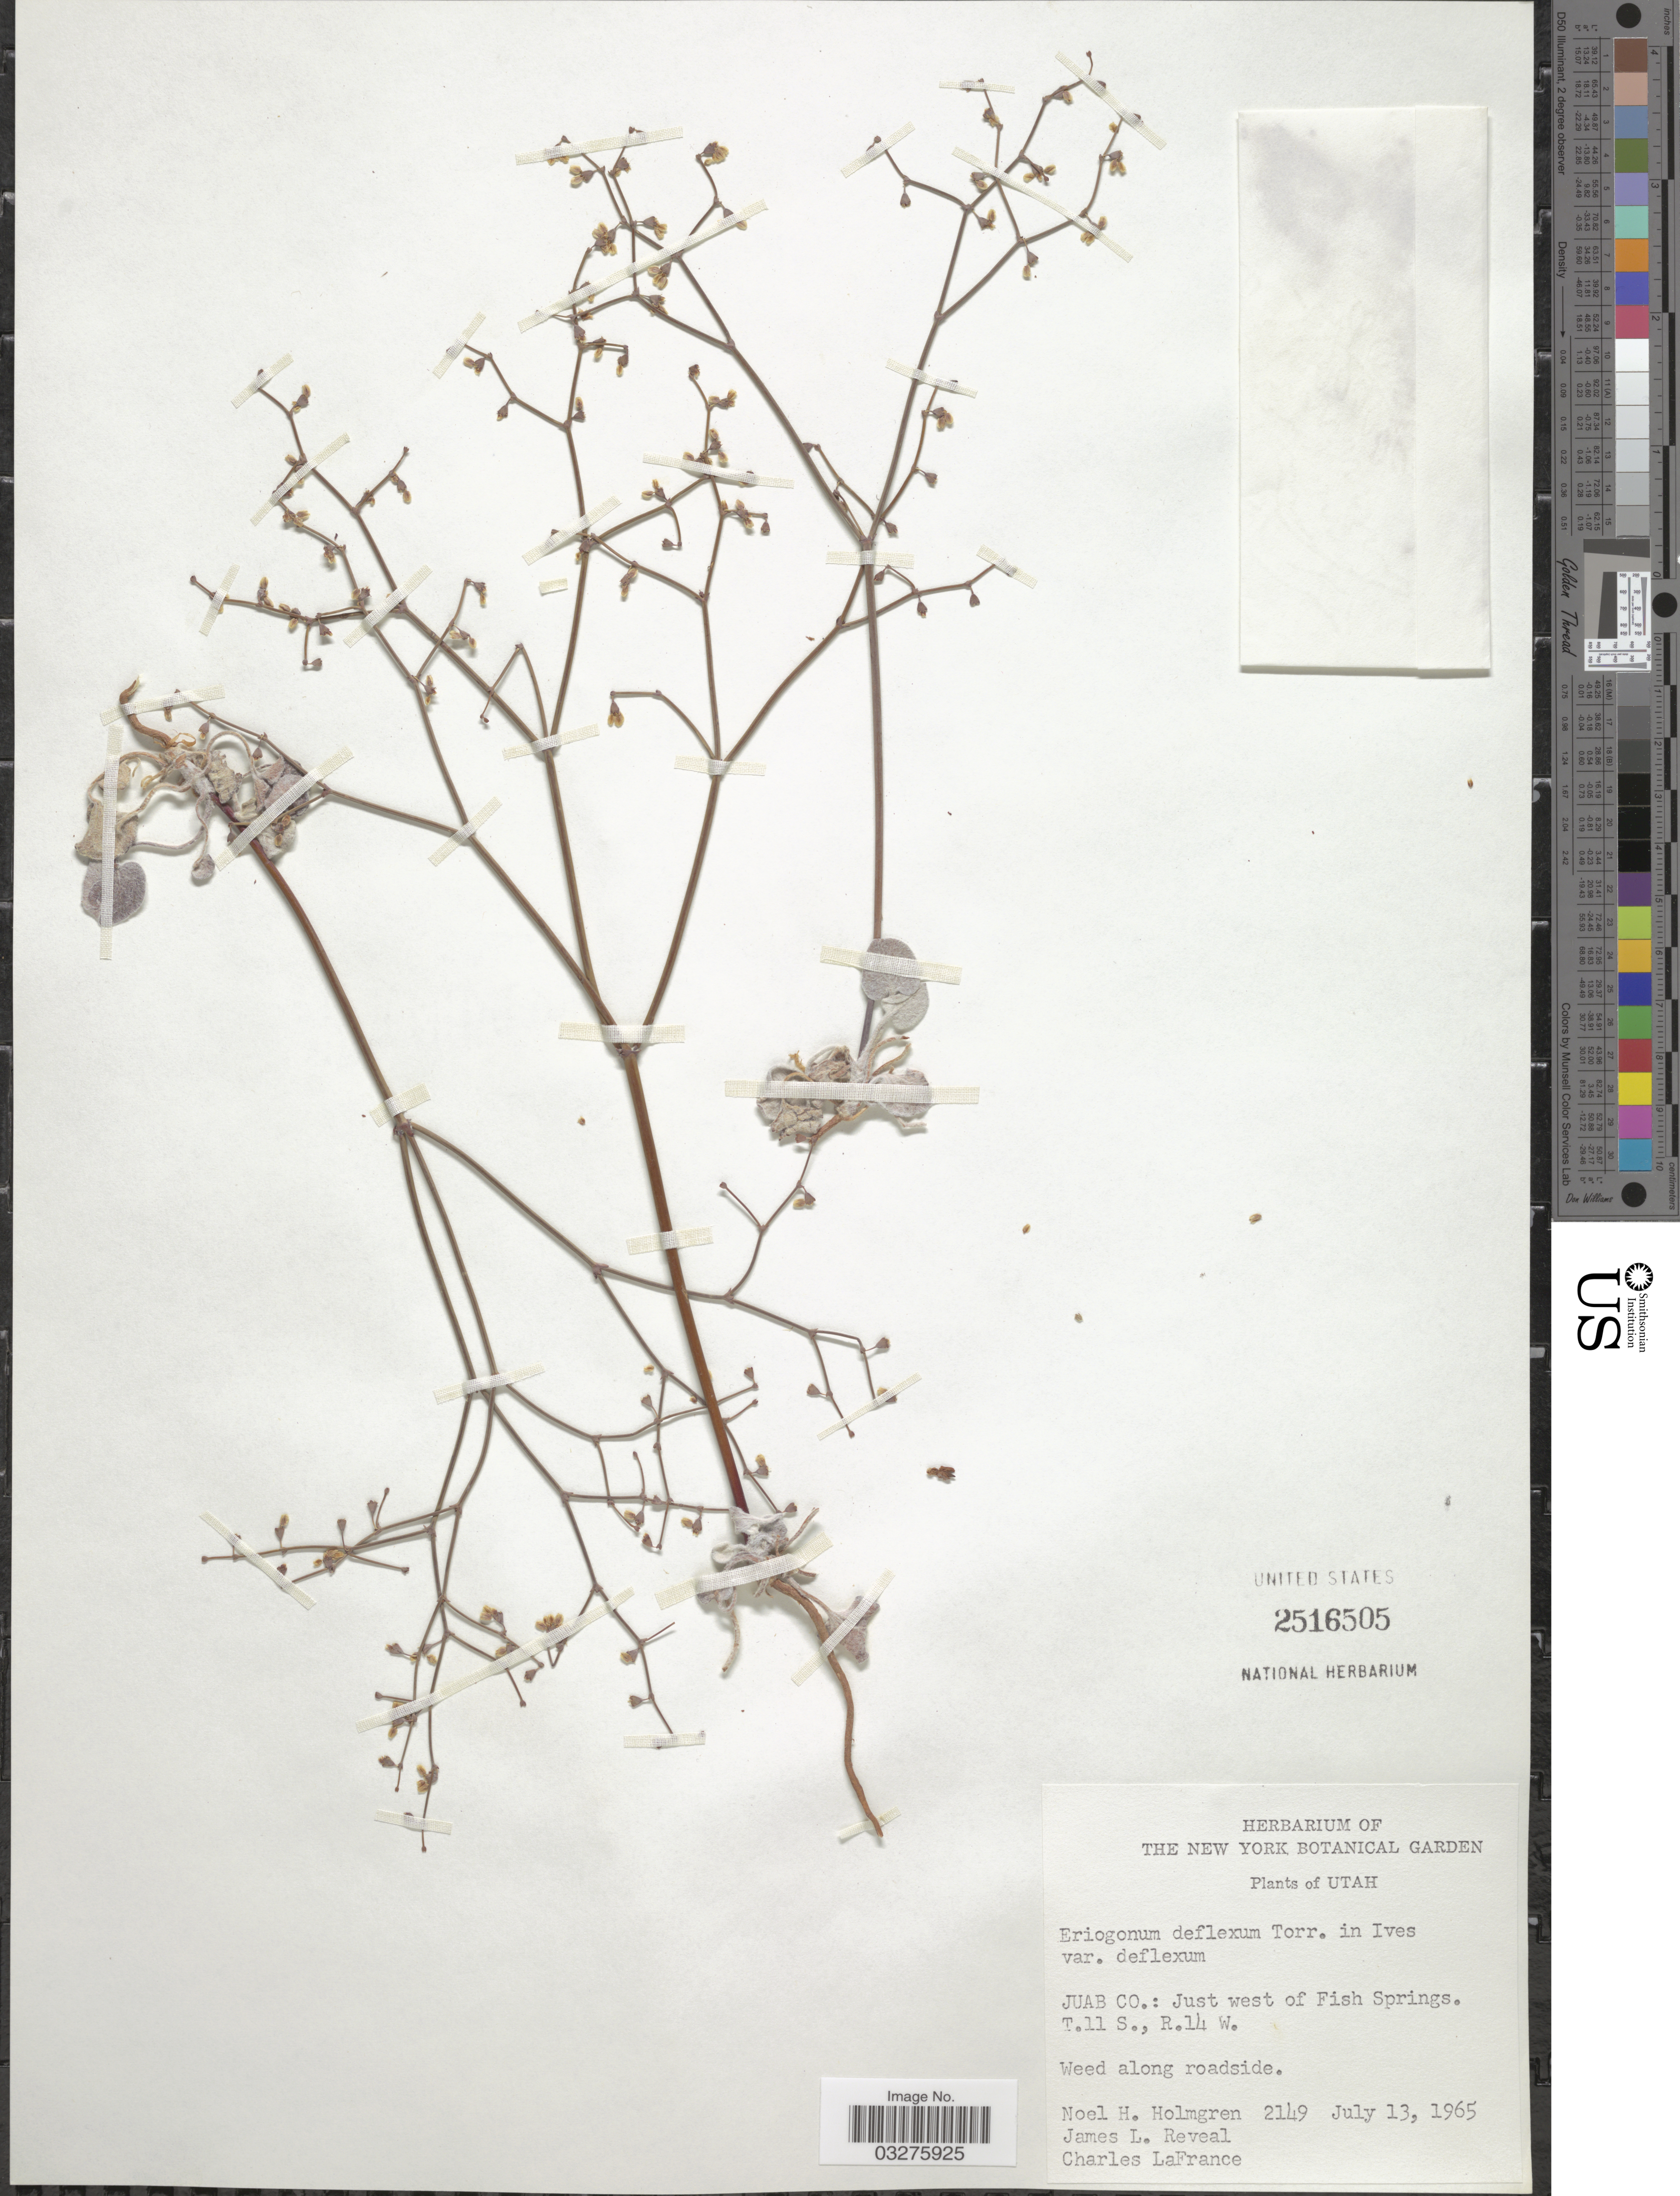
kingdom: Plantae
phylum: Tracheophyta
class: Magnoliopsida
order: Caryophyllales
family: Polygonaceae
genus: Eriogonum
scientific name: Eriogonum deflexum var. deflexum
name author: Torr. in Ives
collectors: N. H. Holmgren, J. L. Reveal & C. LaFrance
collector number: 2149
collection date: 1965-07-13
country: United States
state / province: Utah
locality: Juab Co.: Just west of Fish Springs. T.11 S., R. 14 W.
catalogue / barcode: US 2516505